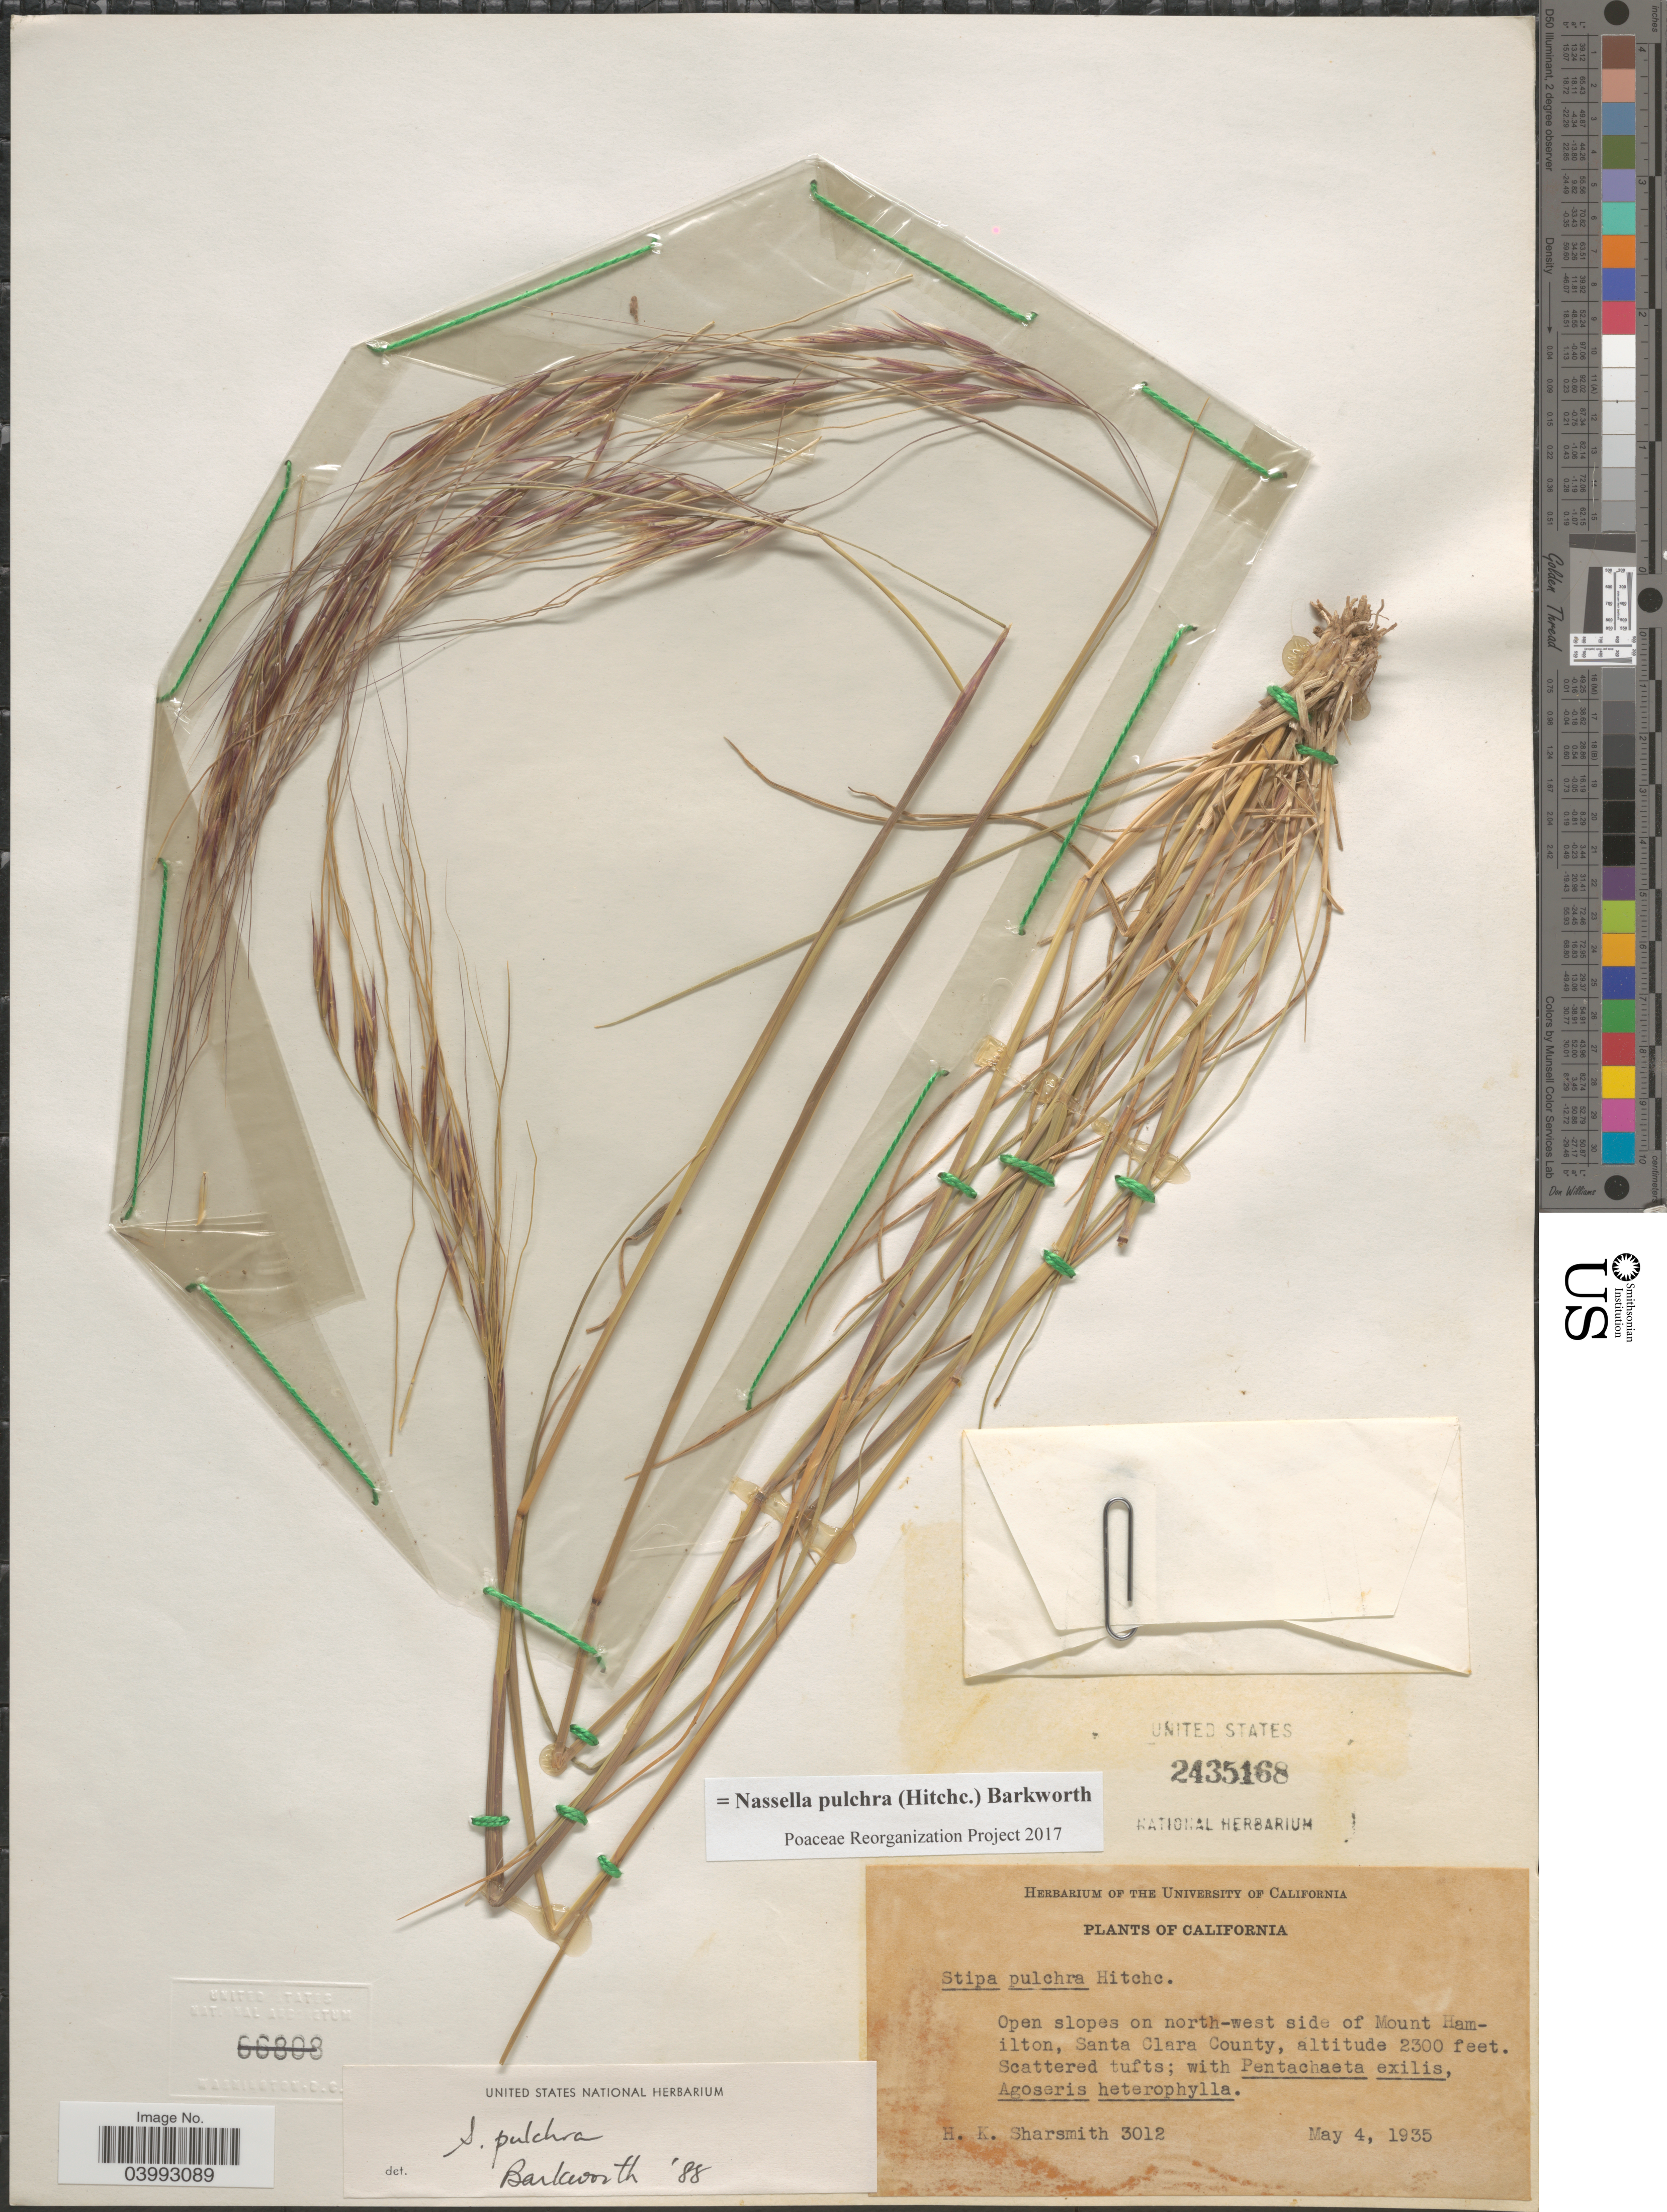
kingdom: Plantae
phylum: Tracheophyta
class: Liliopsida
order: Poales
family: Poaceae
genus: Nassella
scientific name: Nassella pulchra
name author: (Hitchc.) Barkworth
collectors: H. Sharsmith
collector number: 3012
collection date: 1935-05-04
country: United States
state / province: California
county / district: Santa Clara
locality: Open slopes on north-west side of Mount Hamilton, Santa Clara County.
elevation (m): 701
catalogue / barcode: US 2435168